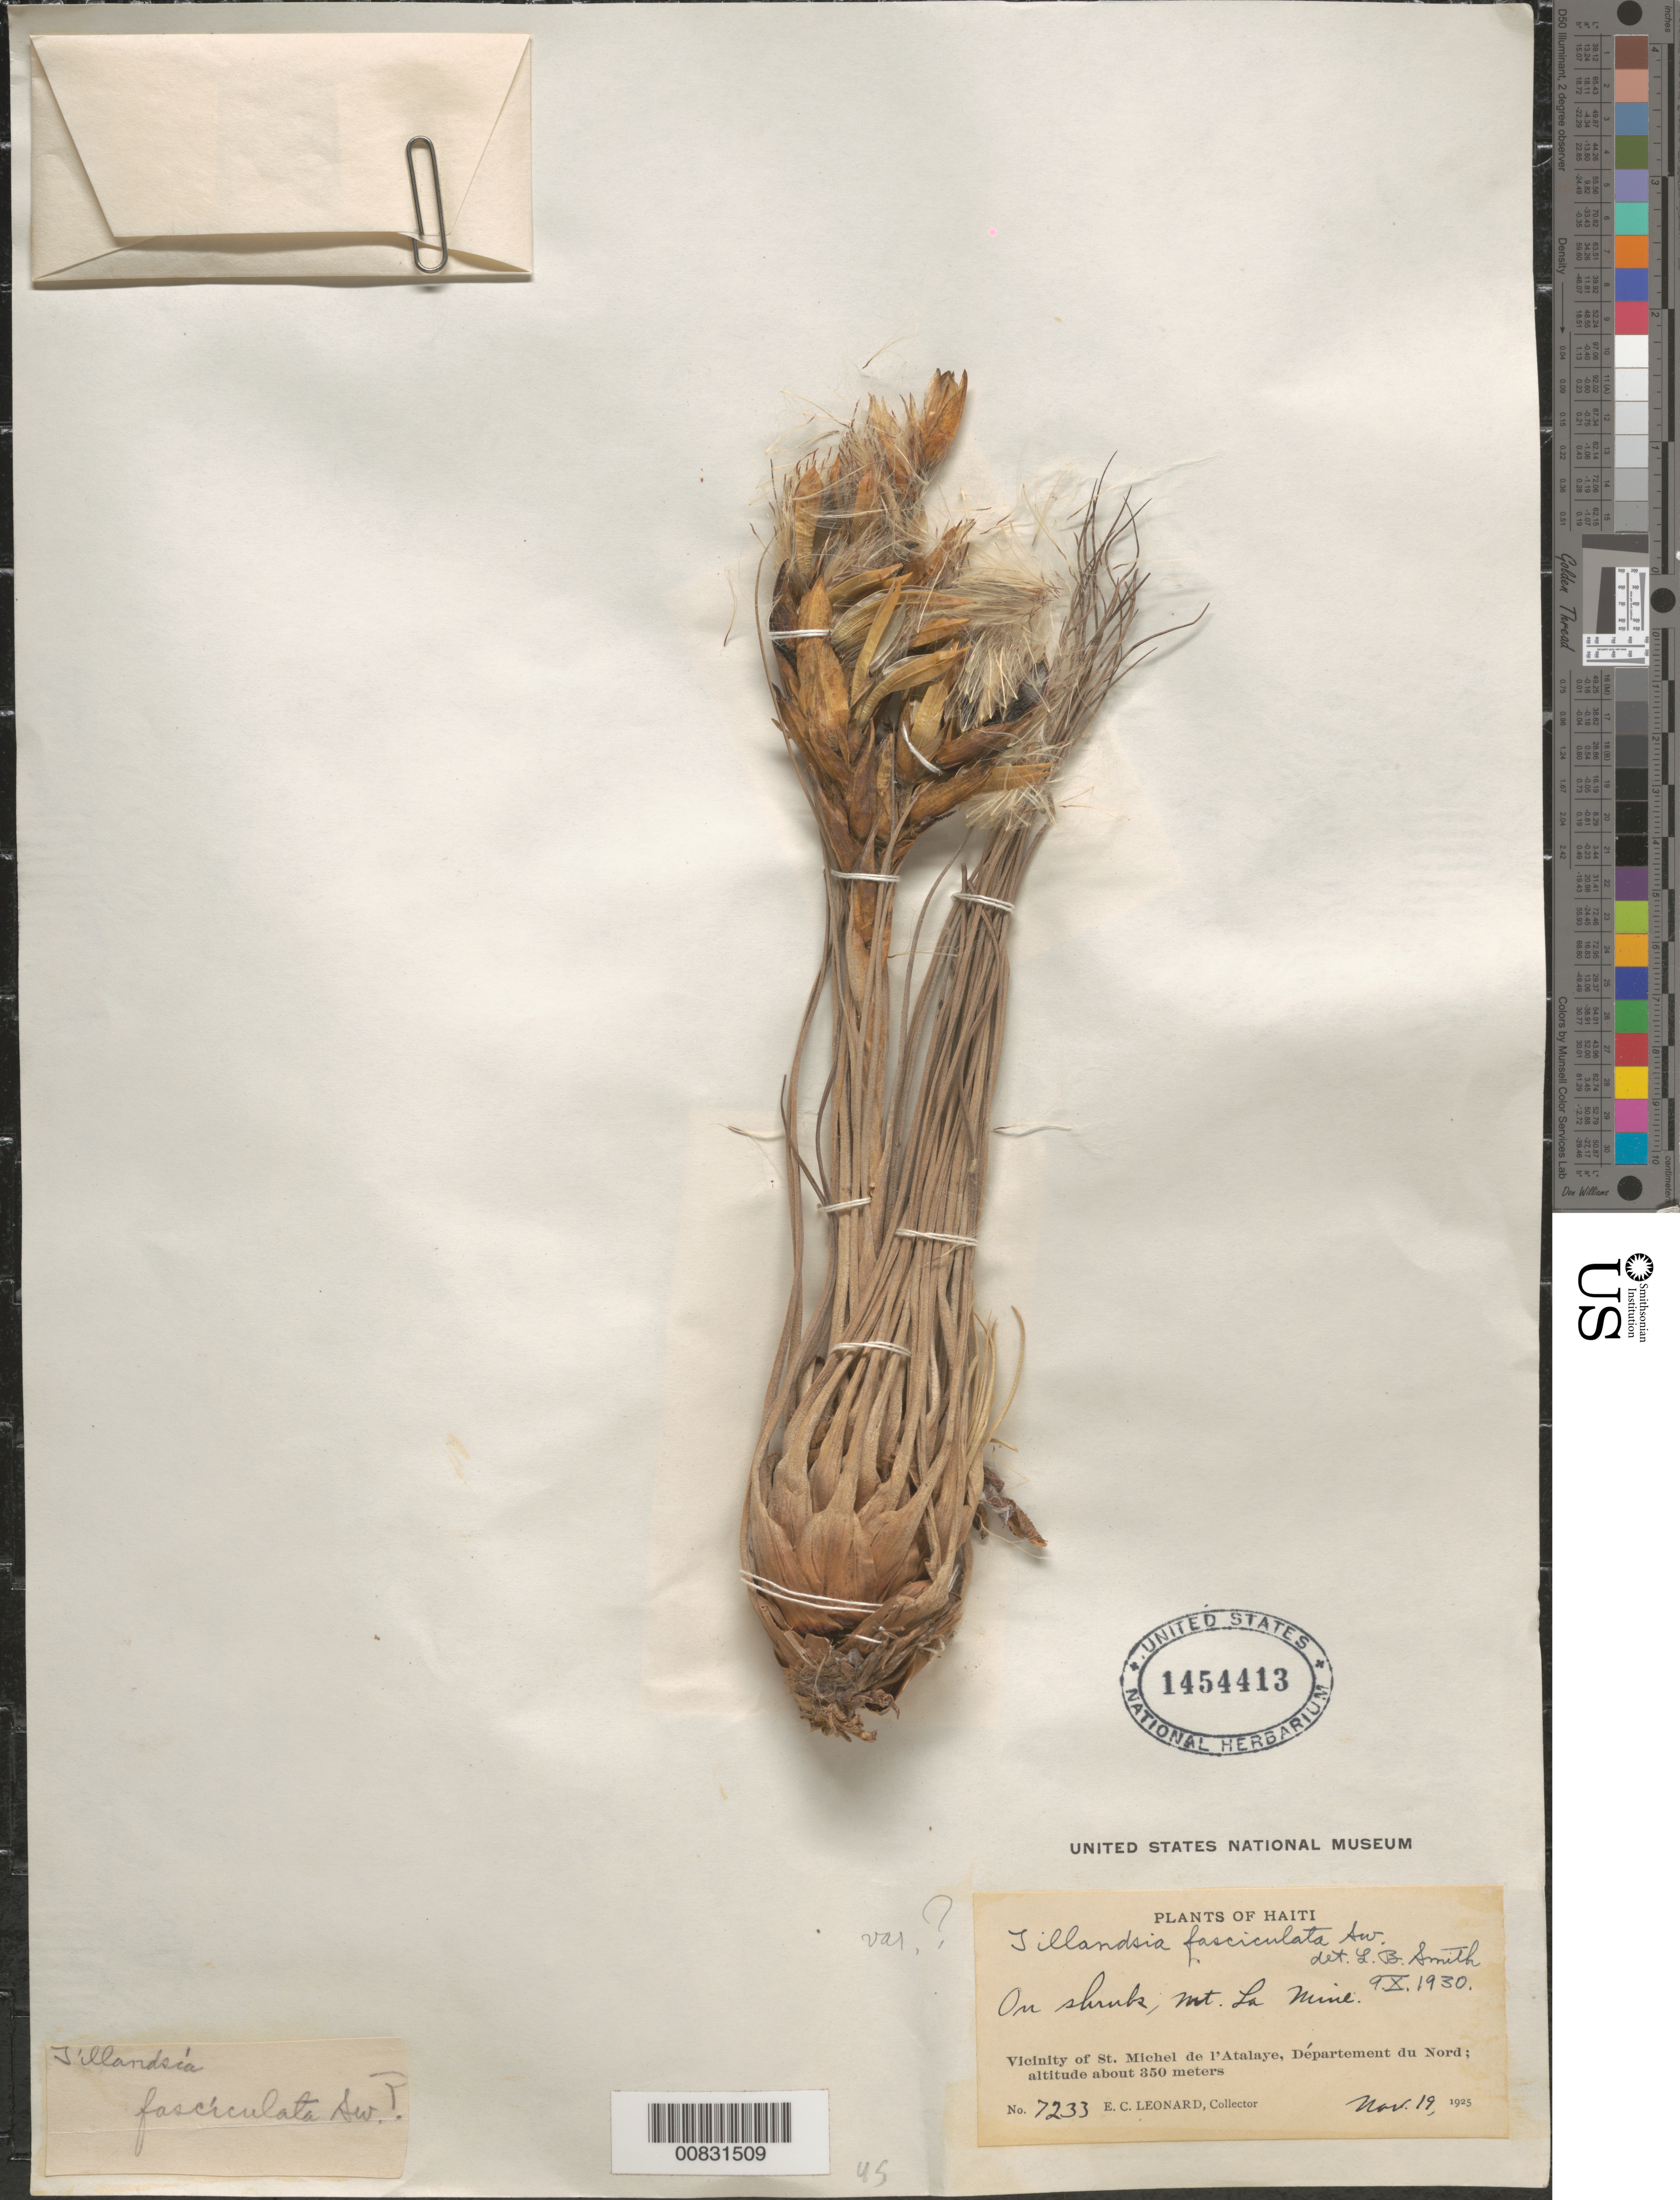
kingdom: Plantae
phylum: Tracheophyta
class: Liliopsida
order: Poales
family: Bromeliaceae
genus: Tillandsia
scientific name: Tillandsia fasciculata var. densispica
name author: Mez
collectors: E. C. Leonard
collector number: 7233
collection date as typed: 19 Nov 1925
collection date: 1925-11-19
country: Haiti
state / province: Nord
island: Hispaniola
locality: Vicinity of St. Michel de l'Atalaye, Département du Nord. Mt. La Mine.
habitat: On shrubs.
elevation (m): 350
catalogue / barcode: US 1454413